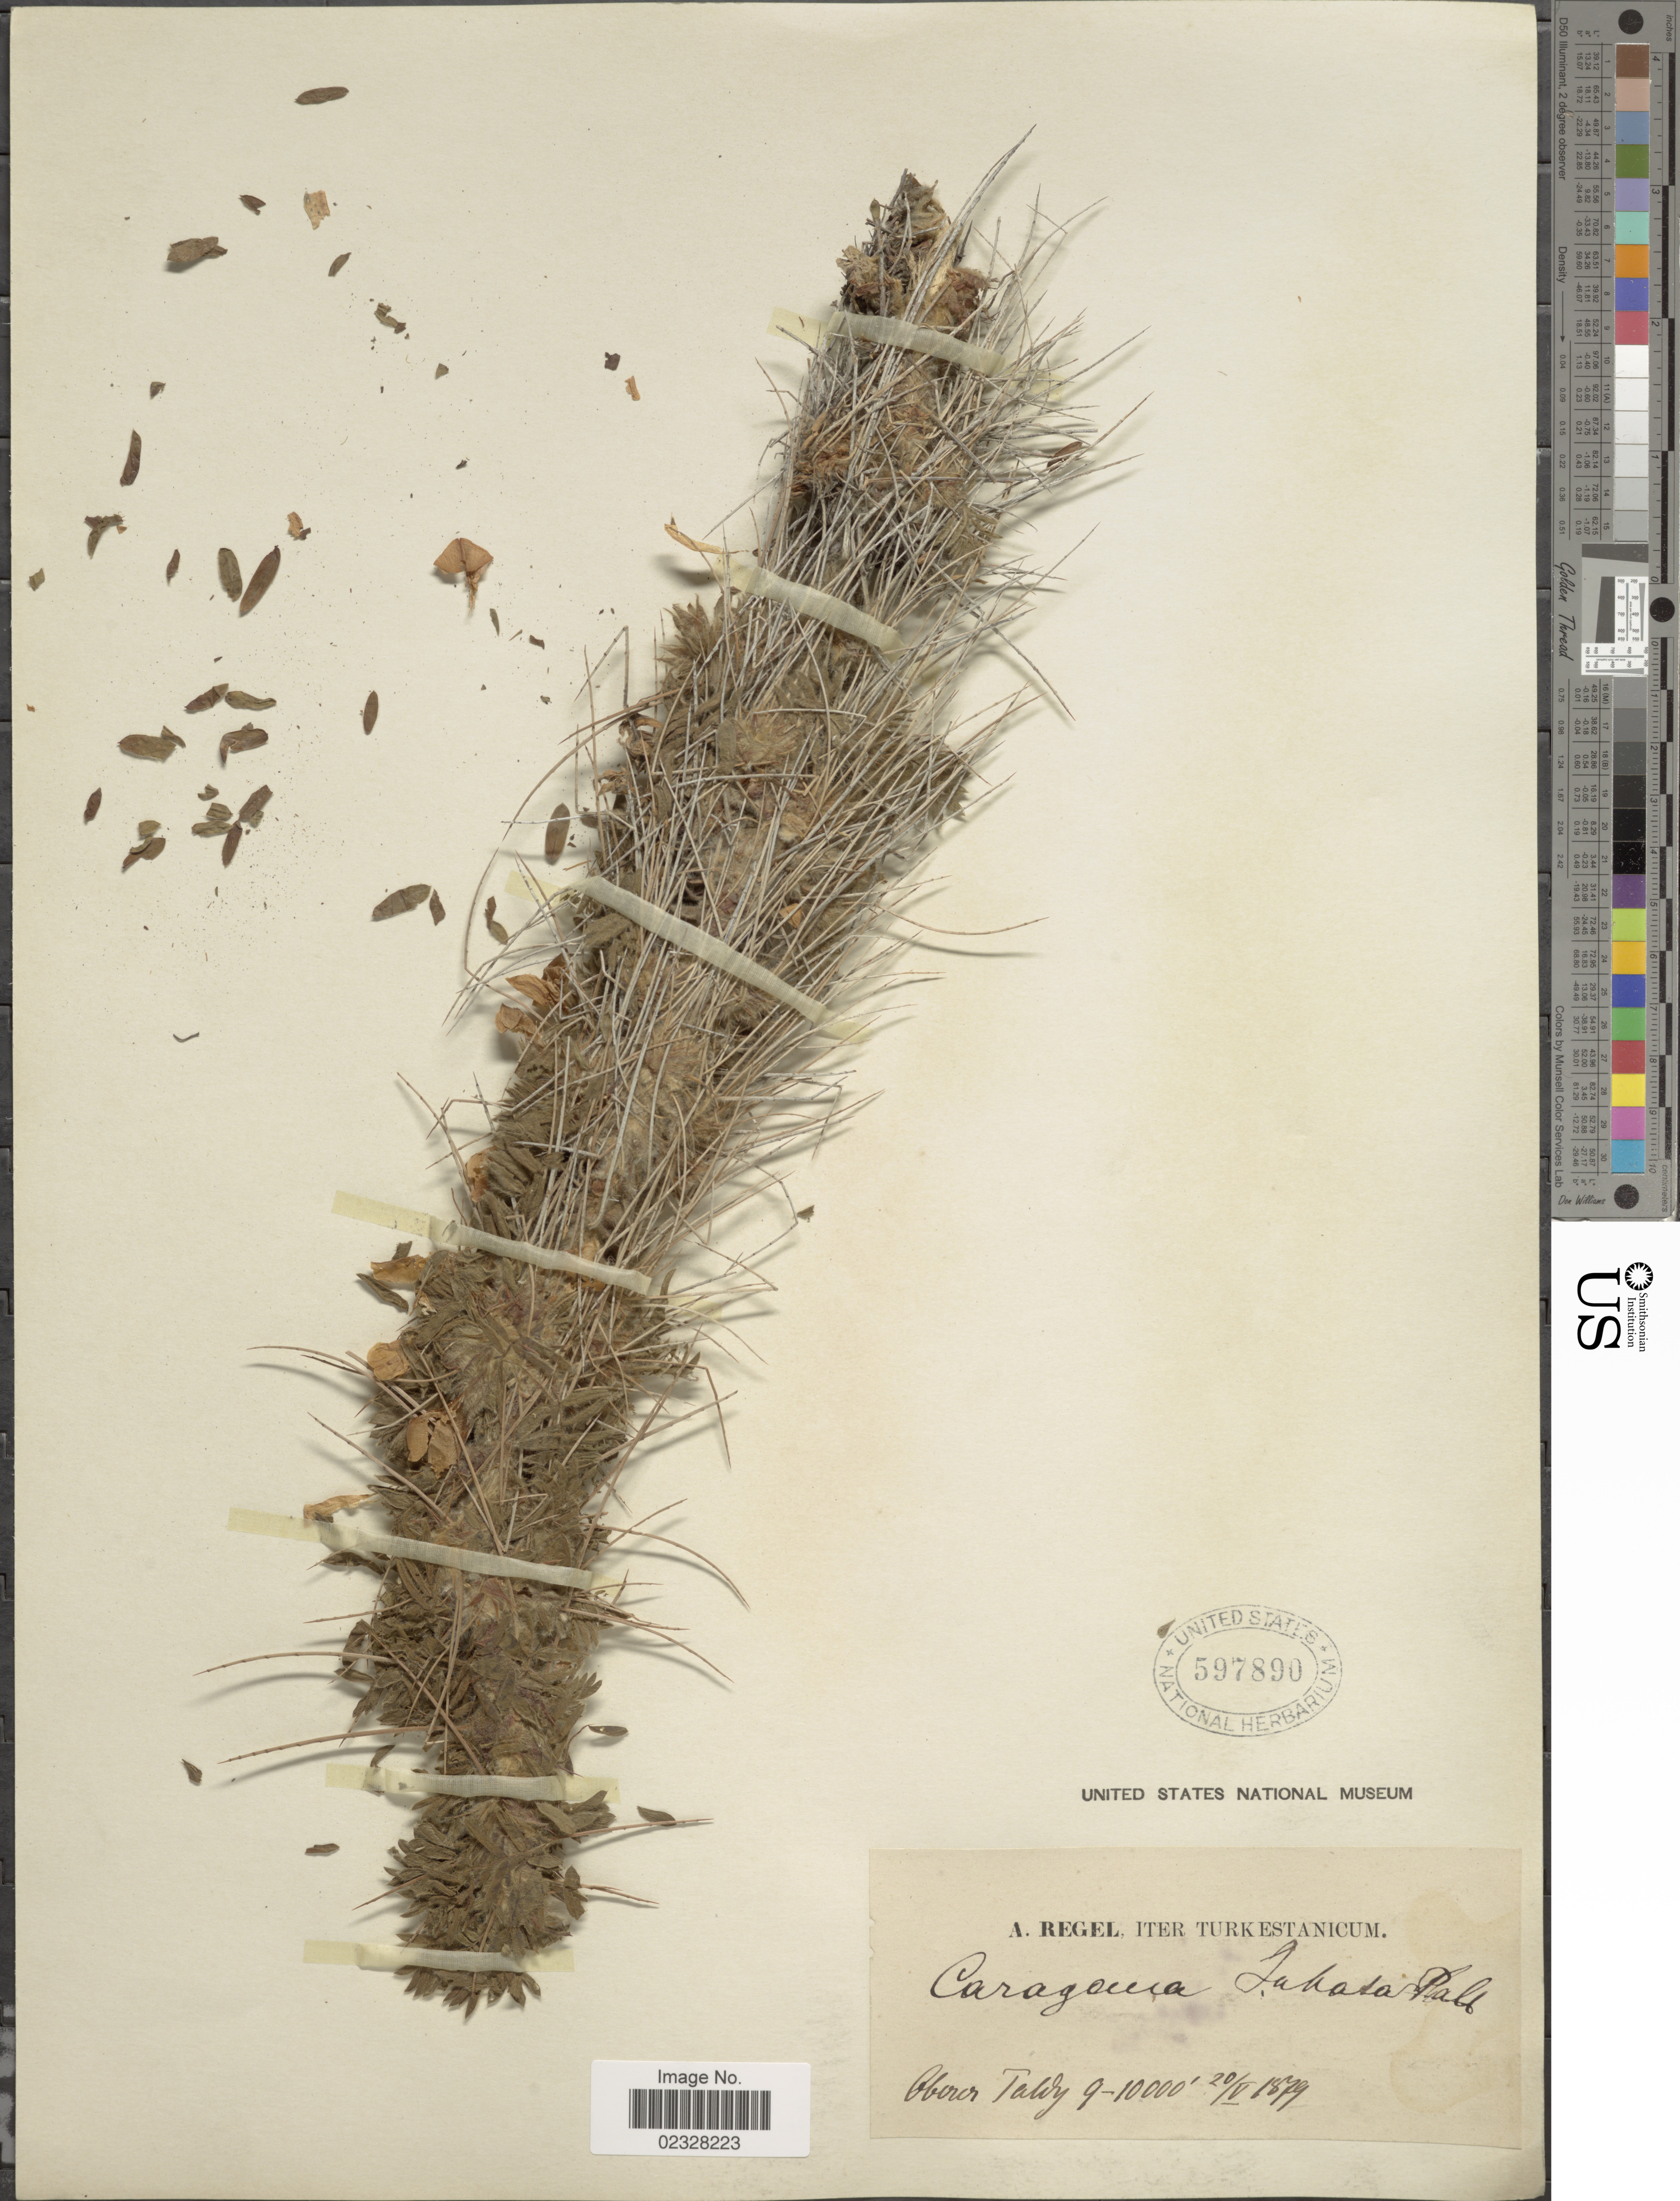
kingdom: Plantae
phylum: Tracheophyta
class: Magnoliopsida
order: Fabales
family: Fabaceae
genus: Caragana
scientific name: Caragana jubata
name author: Poir.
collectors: A. Regel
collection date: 1879-05-20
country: Kazakhstan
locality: Inter Turkestanicum. Oberer (Upper) Taldy.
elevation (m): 2743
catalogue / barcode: US 597890